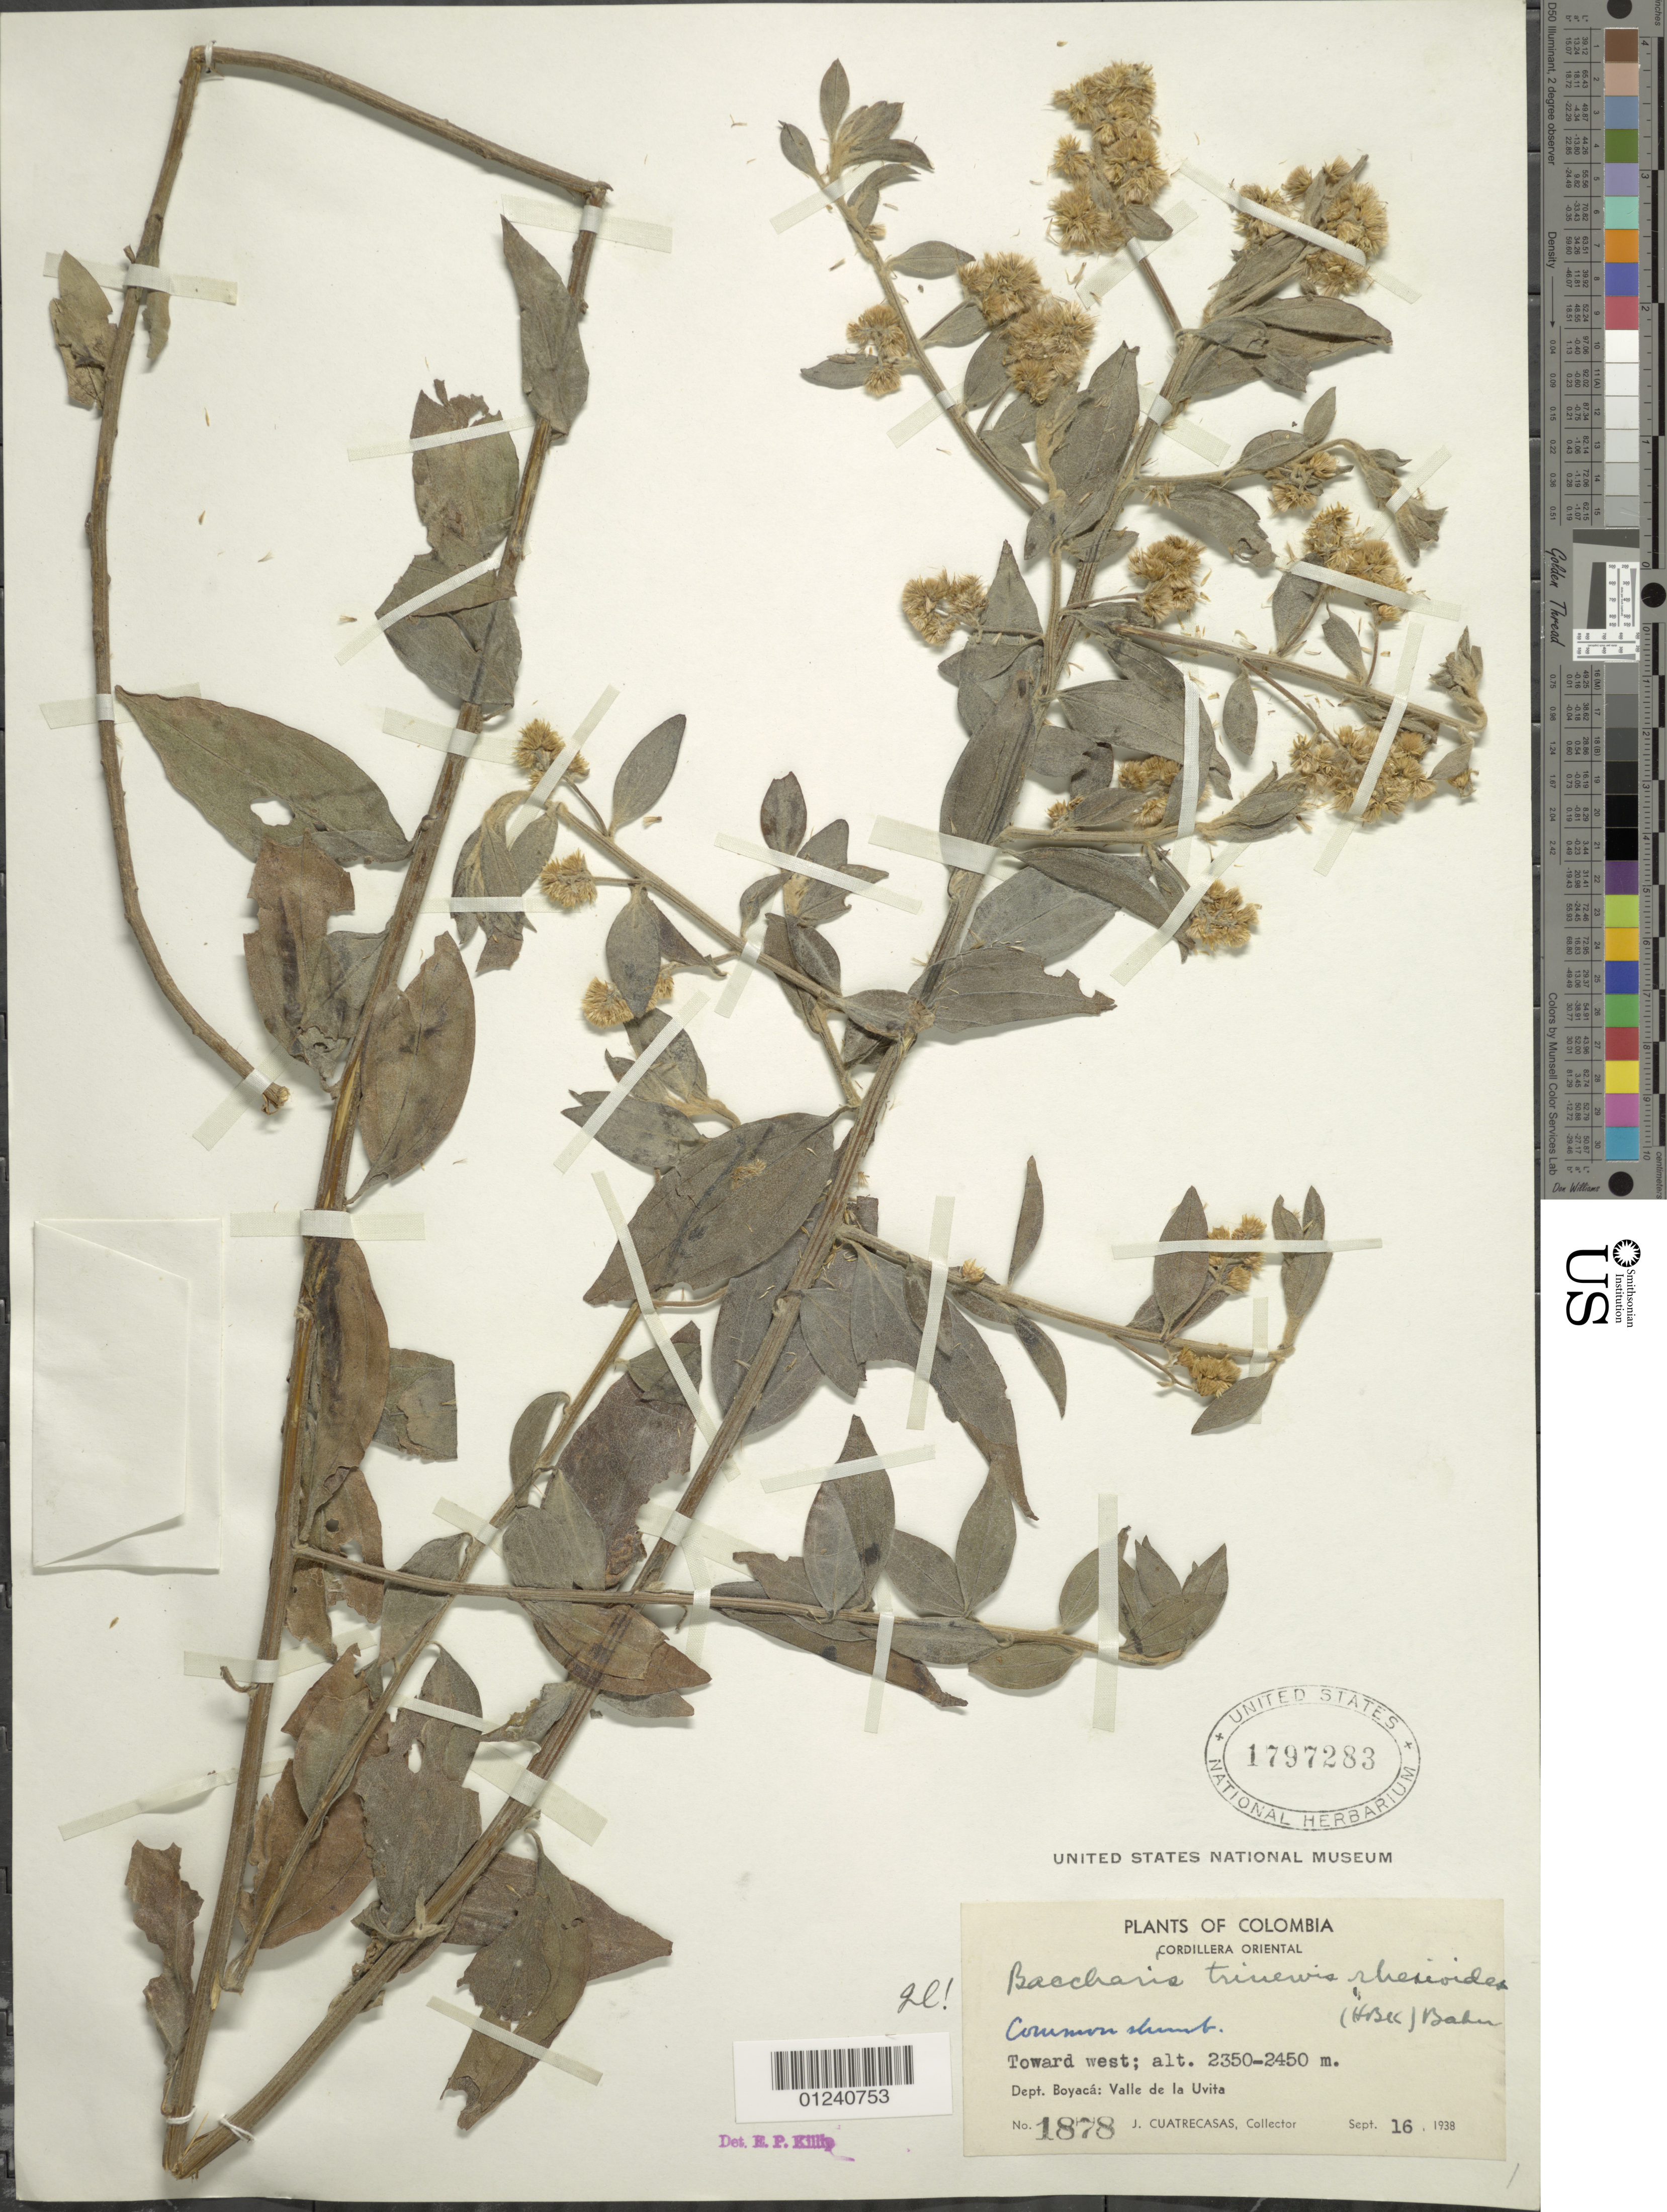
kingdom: Plantae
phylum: Tracheophyta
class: Magnoliopsida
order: Asterales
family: Asteraceae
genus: Baccharis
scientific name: Baccharis trinervis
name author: (Lam.) Pers.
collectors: J. Cuatrecasas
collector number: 1878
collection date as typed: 16 Sep 1938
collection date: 1938-09-16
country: Colombia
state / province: Boyacá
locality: Toward west; Valle de la Uvita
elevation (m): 2350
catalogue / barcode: US 1797283